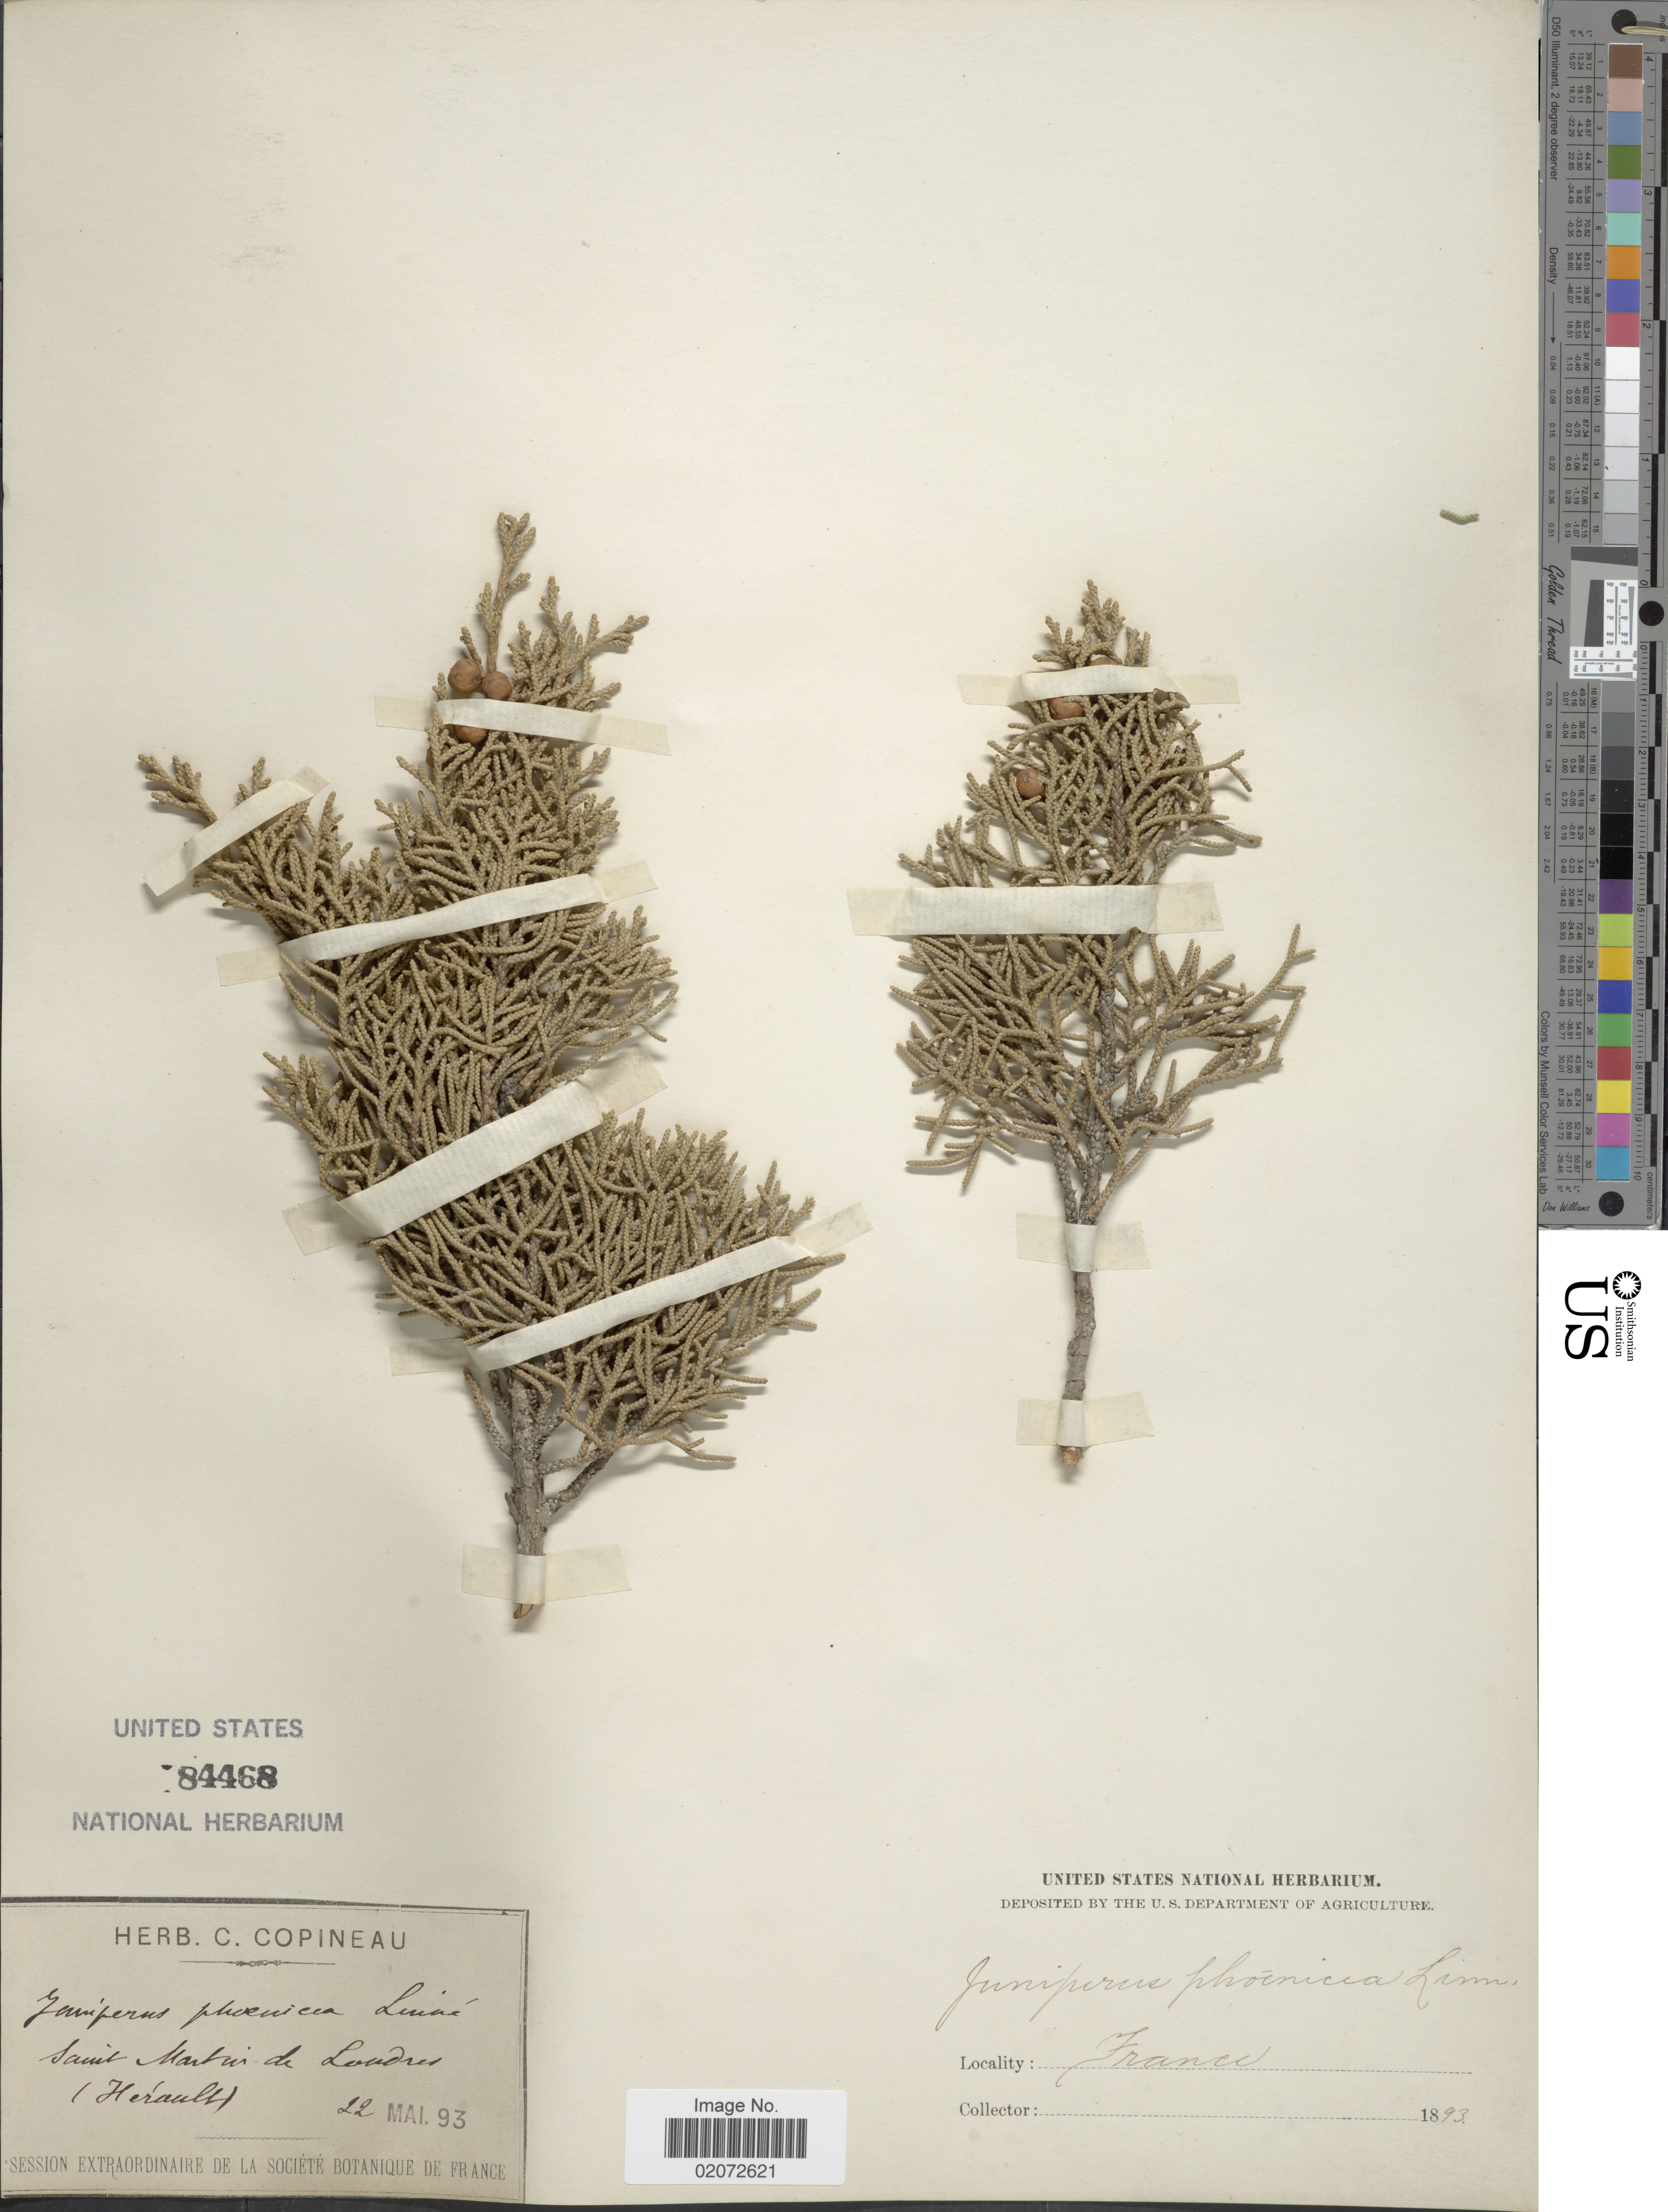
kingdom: Plantae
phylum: Tracheophyta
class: Pinopsida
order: Pinales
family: Cupressaceae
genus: Juniperus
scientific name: Juniperus phoenicea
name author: L.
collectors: ex herb. C. Copineau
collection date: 1893-05-22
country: France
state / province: Occitanie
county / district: Hérault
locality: Saint Martin de Londres (Hérault)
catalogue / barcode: US 84468